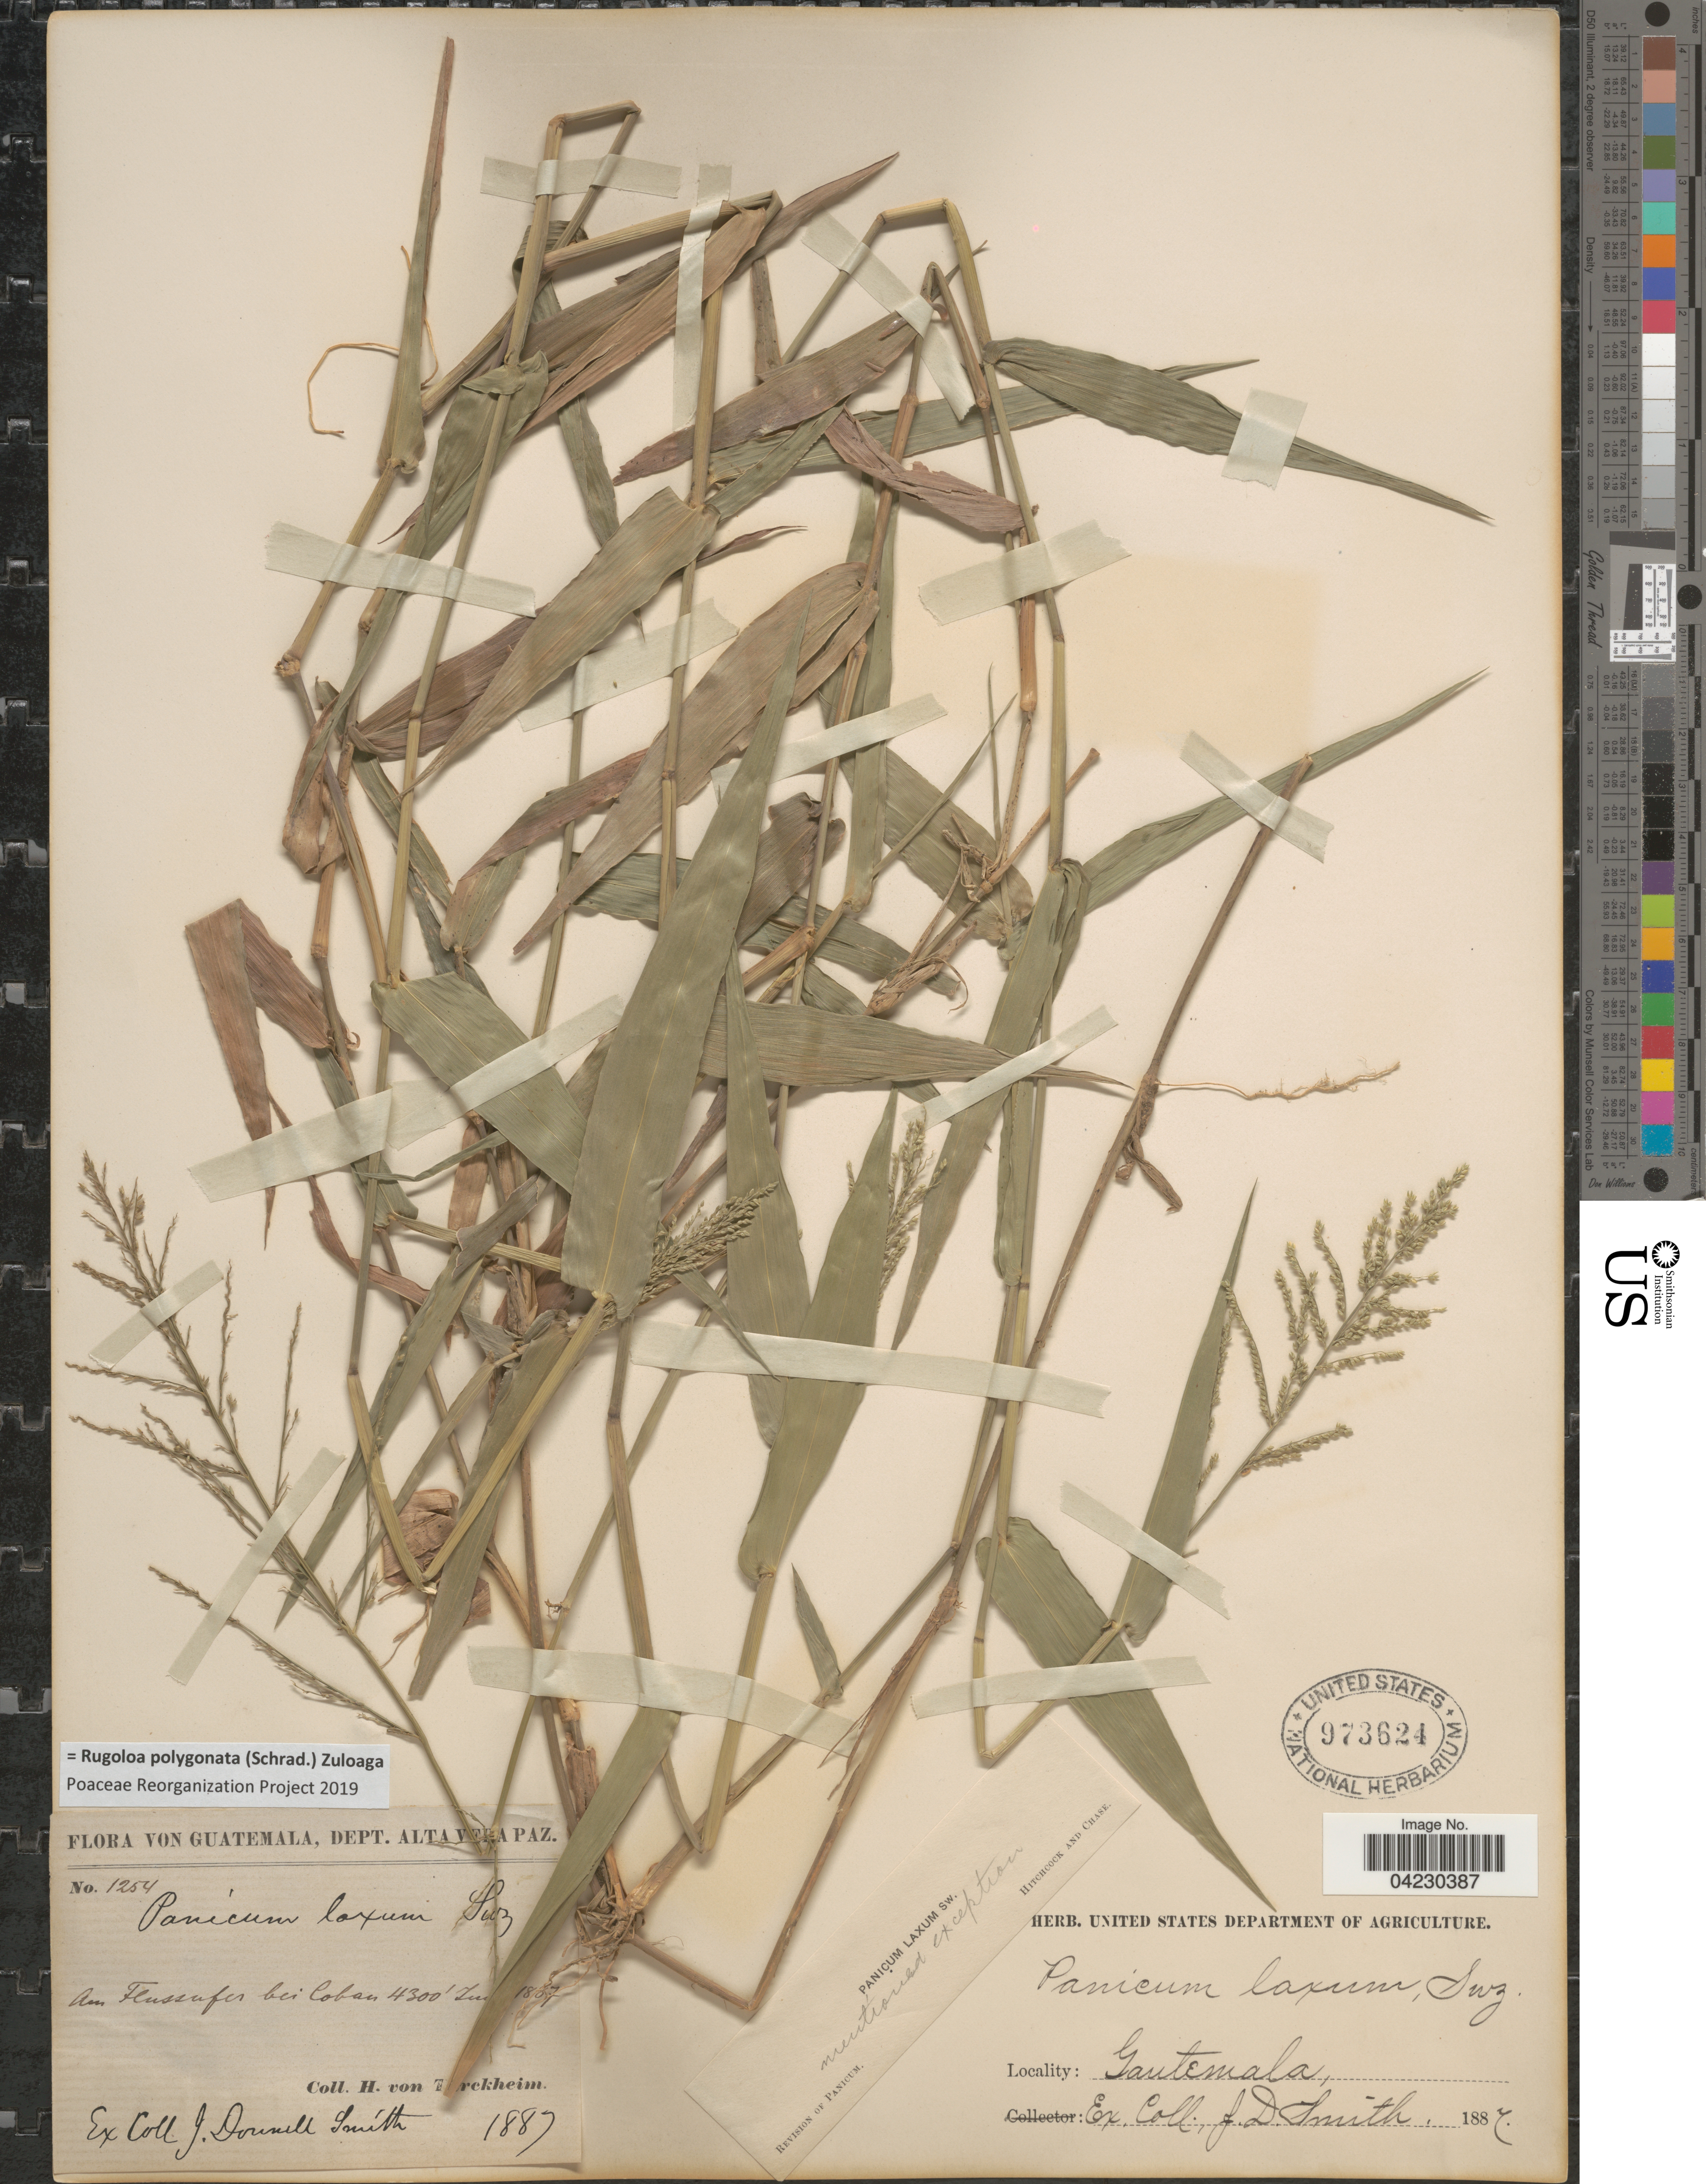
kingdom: Plantae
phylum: Tracheophyta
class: Liliopsida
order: Poales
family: Poaceae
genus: Rugoloa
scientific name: Rugoloa polygonata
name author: (Schrad.) Zuloaga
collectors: H. von Türckheim & J. Donnell Smith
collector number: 1254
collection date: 1887-06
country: Guatemala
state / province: Alta Verapaz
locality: Dept. Alta Verapaz. Am Flussufer bei Coban.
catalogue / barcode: US 973624